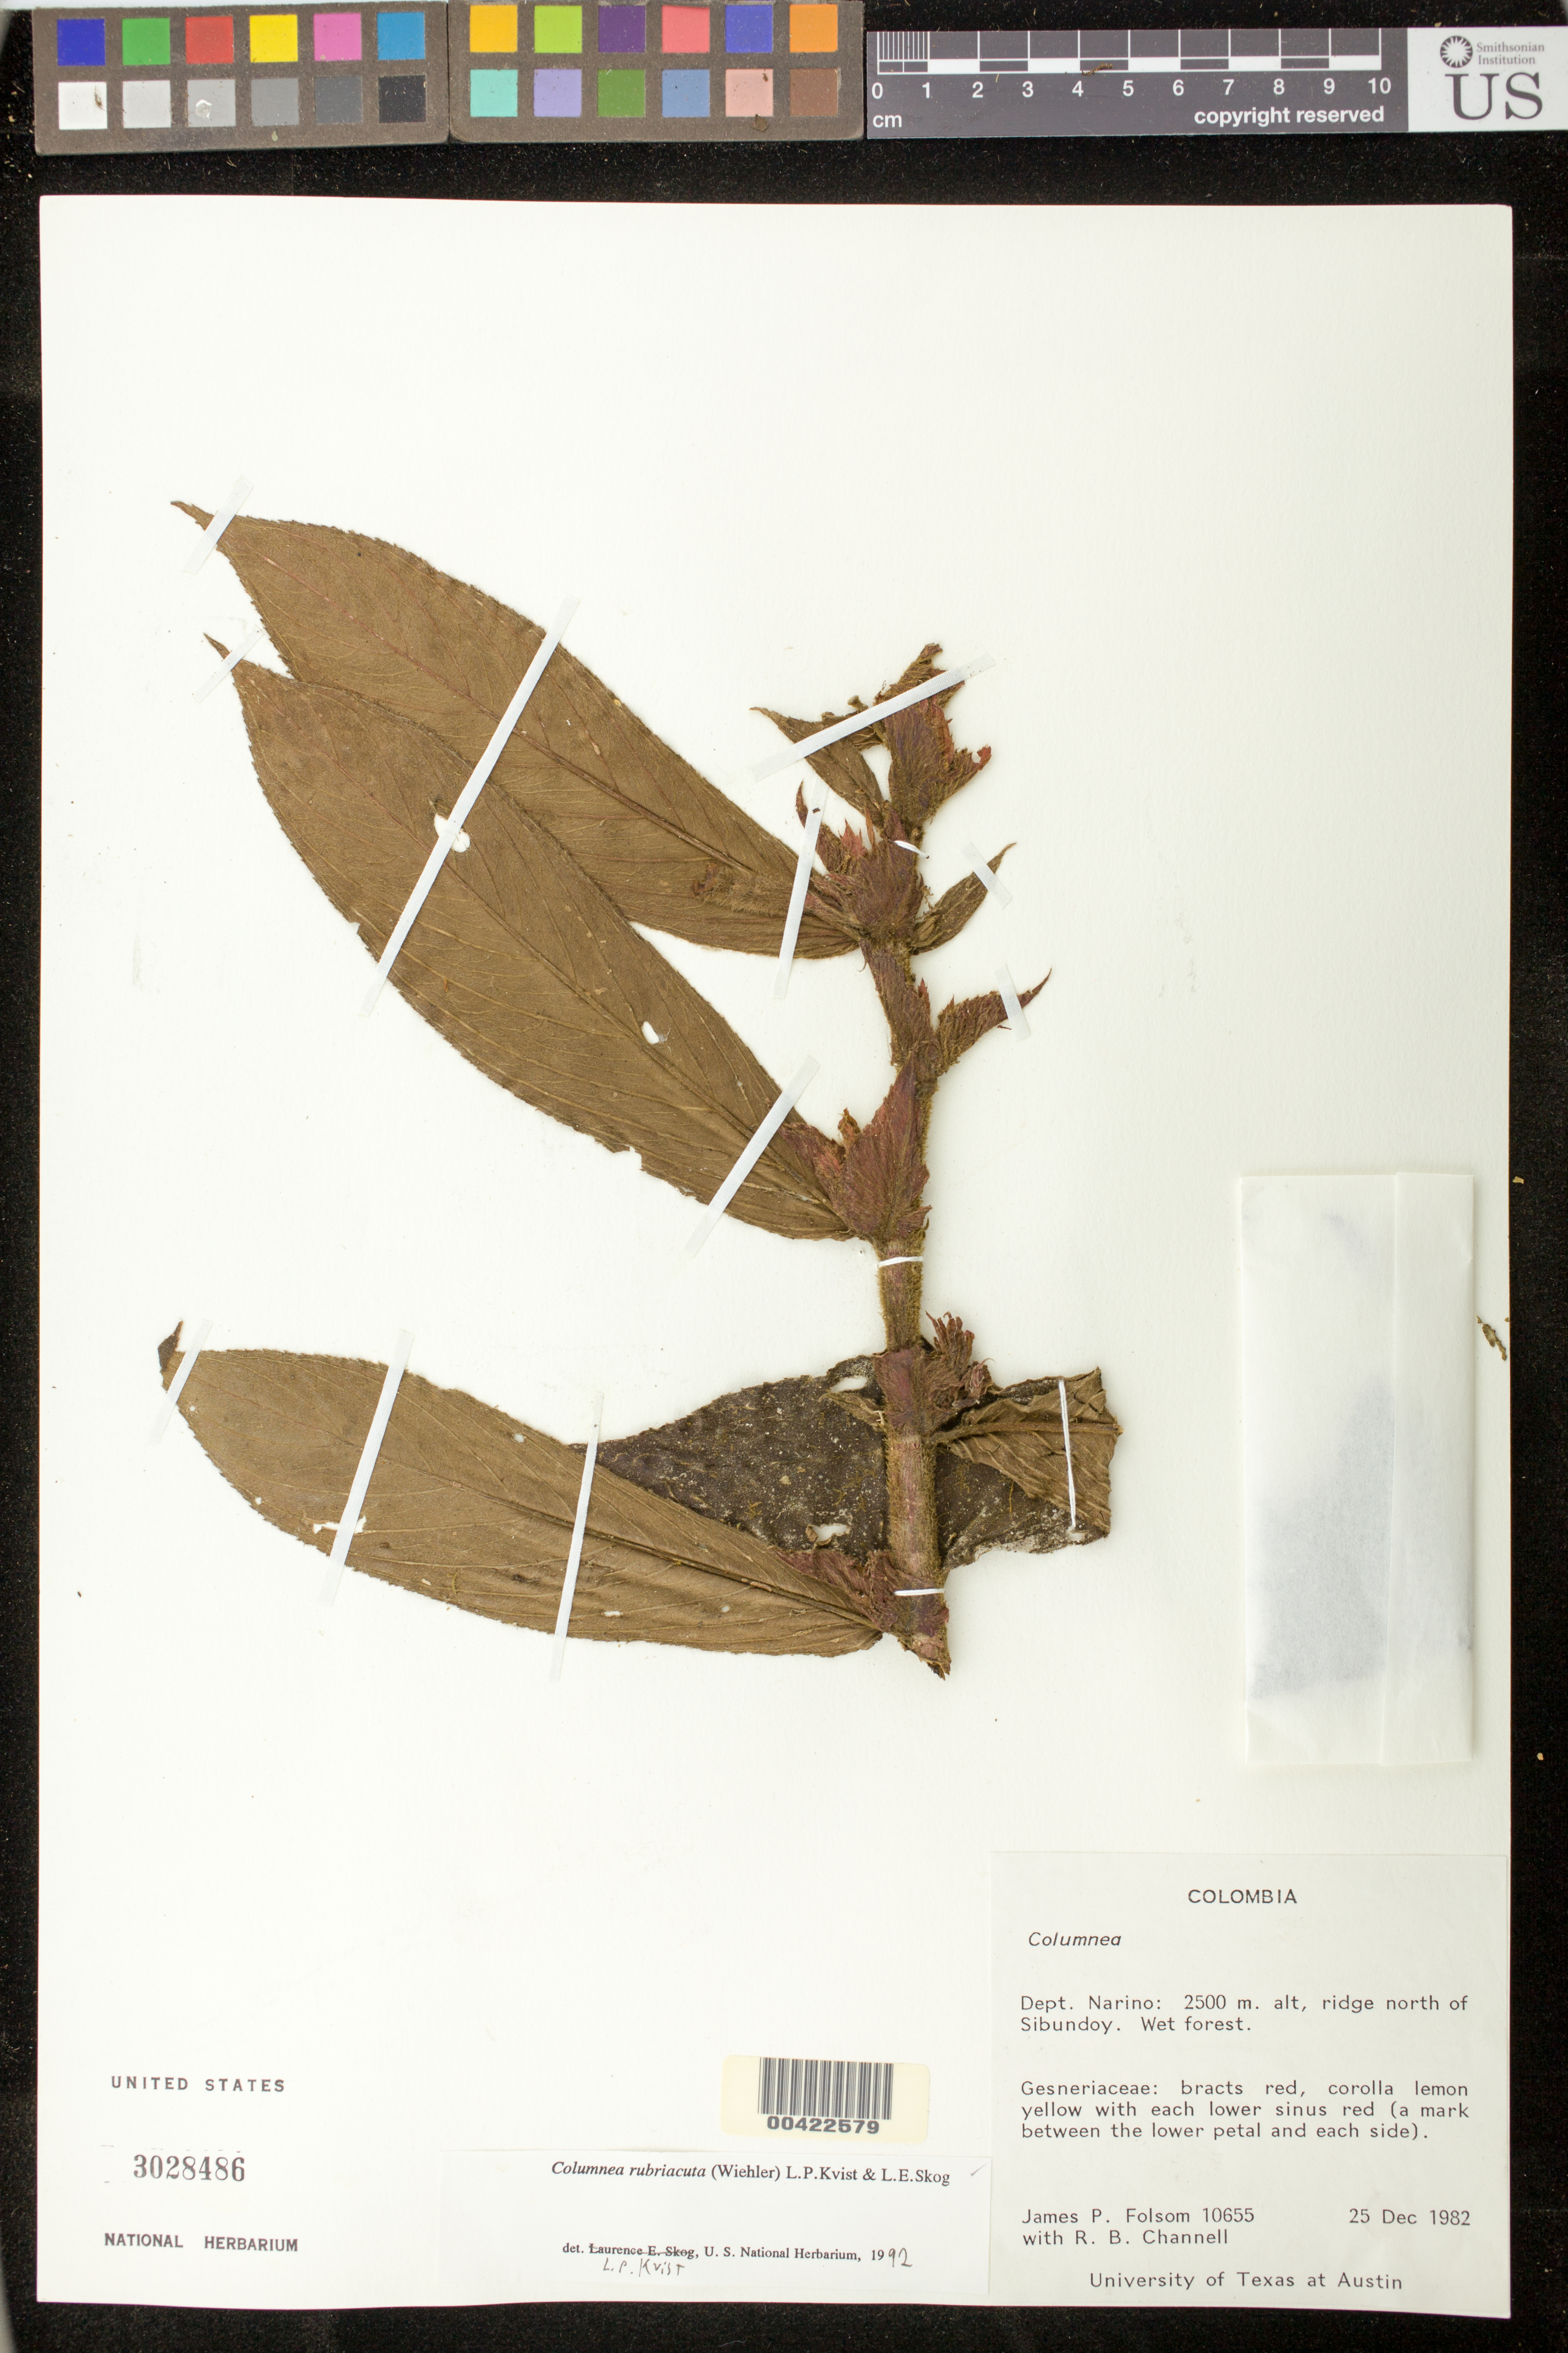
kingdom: Plantae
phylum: Tracheophyta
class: Magnoliopsida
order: Lamiales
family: Gesneriaceae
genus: Columnea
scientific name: Columnea rubriacuta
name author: (Wiehler) L.P. Kvist & L.E. Skog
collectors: J. P. Folsom & R. B. Channell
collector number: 10655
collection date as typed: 25 Dec 1982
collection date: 1982-12-25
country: Colombia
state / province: Nariño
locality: N of Sibundoy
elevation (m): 2500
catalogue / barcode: US 3028486